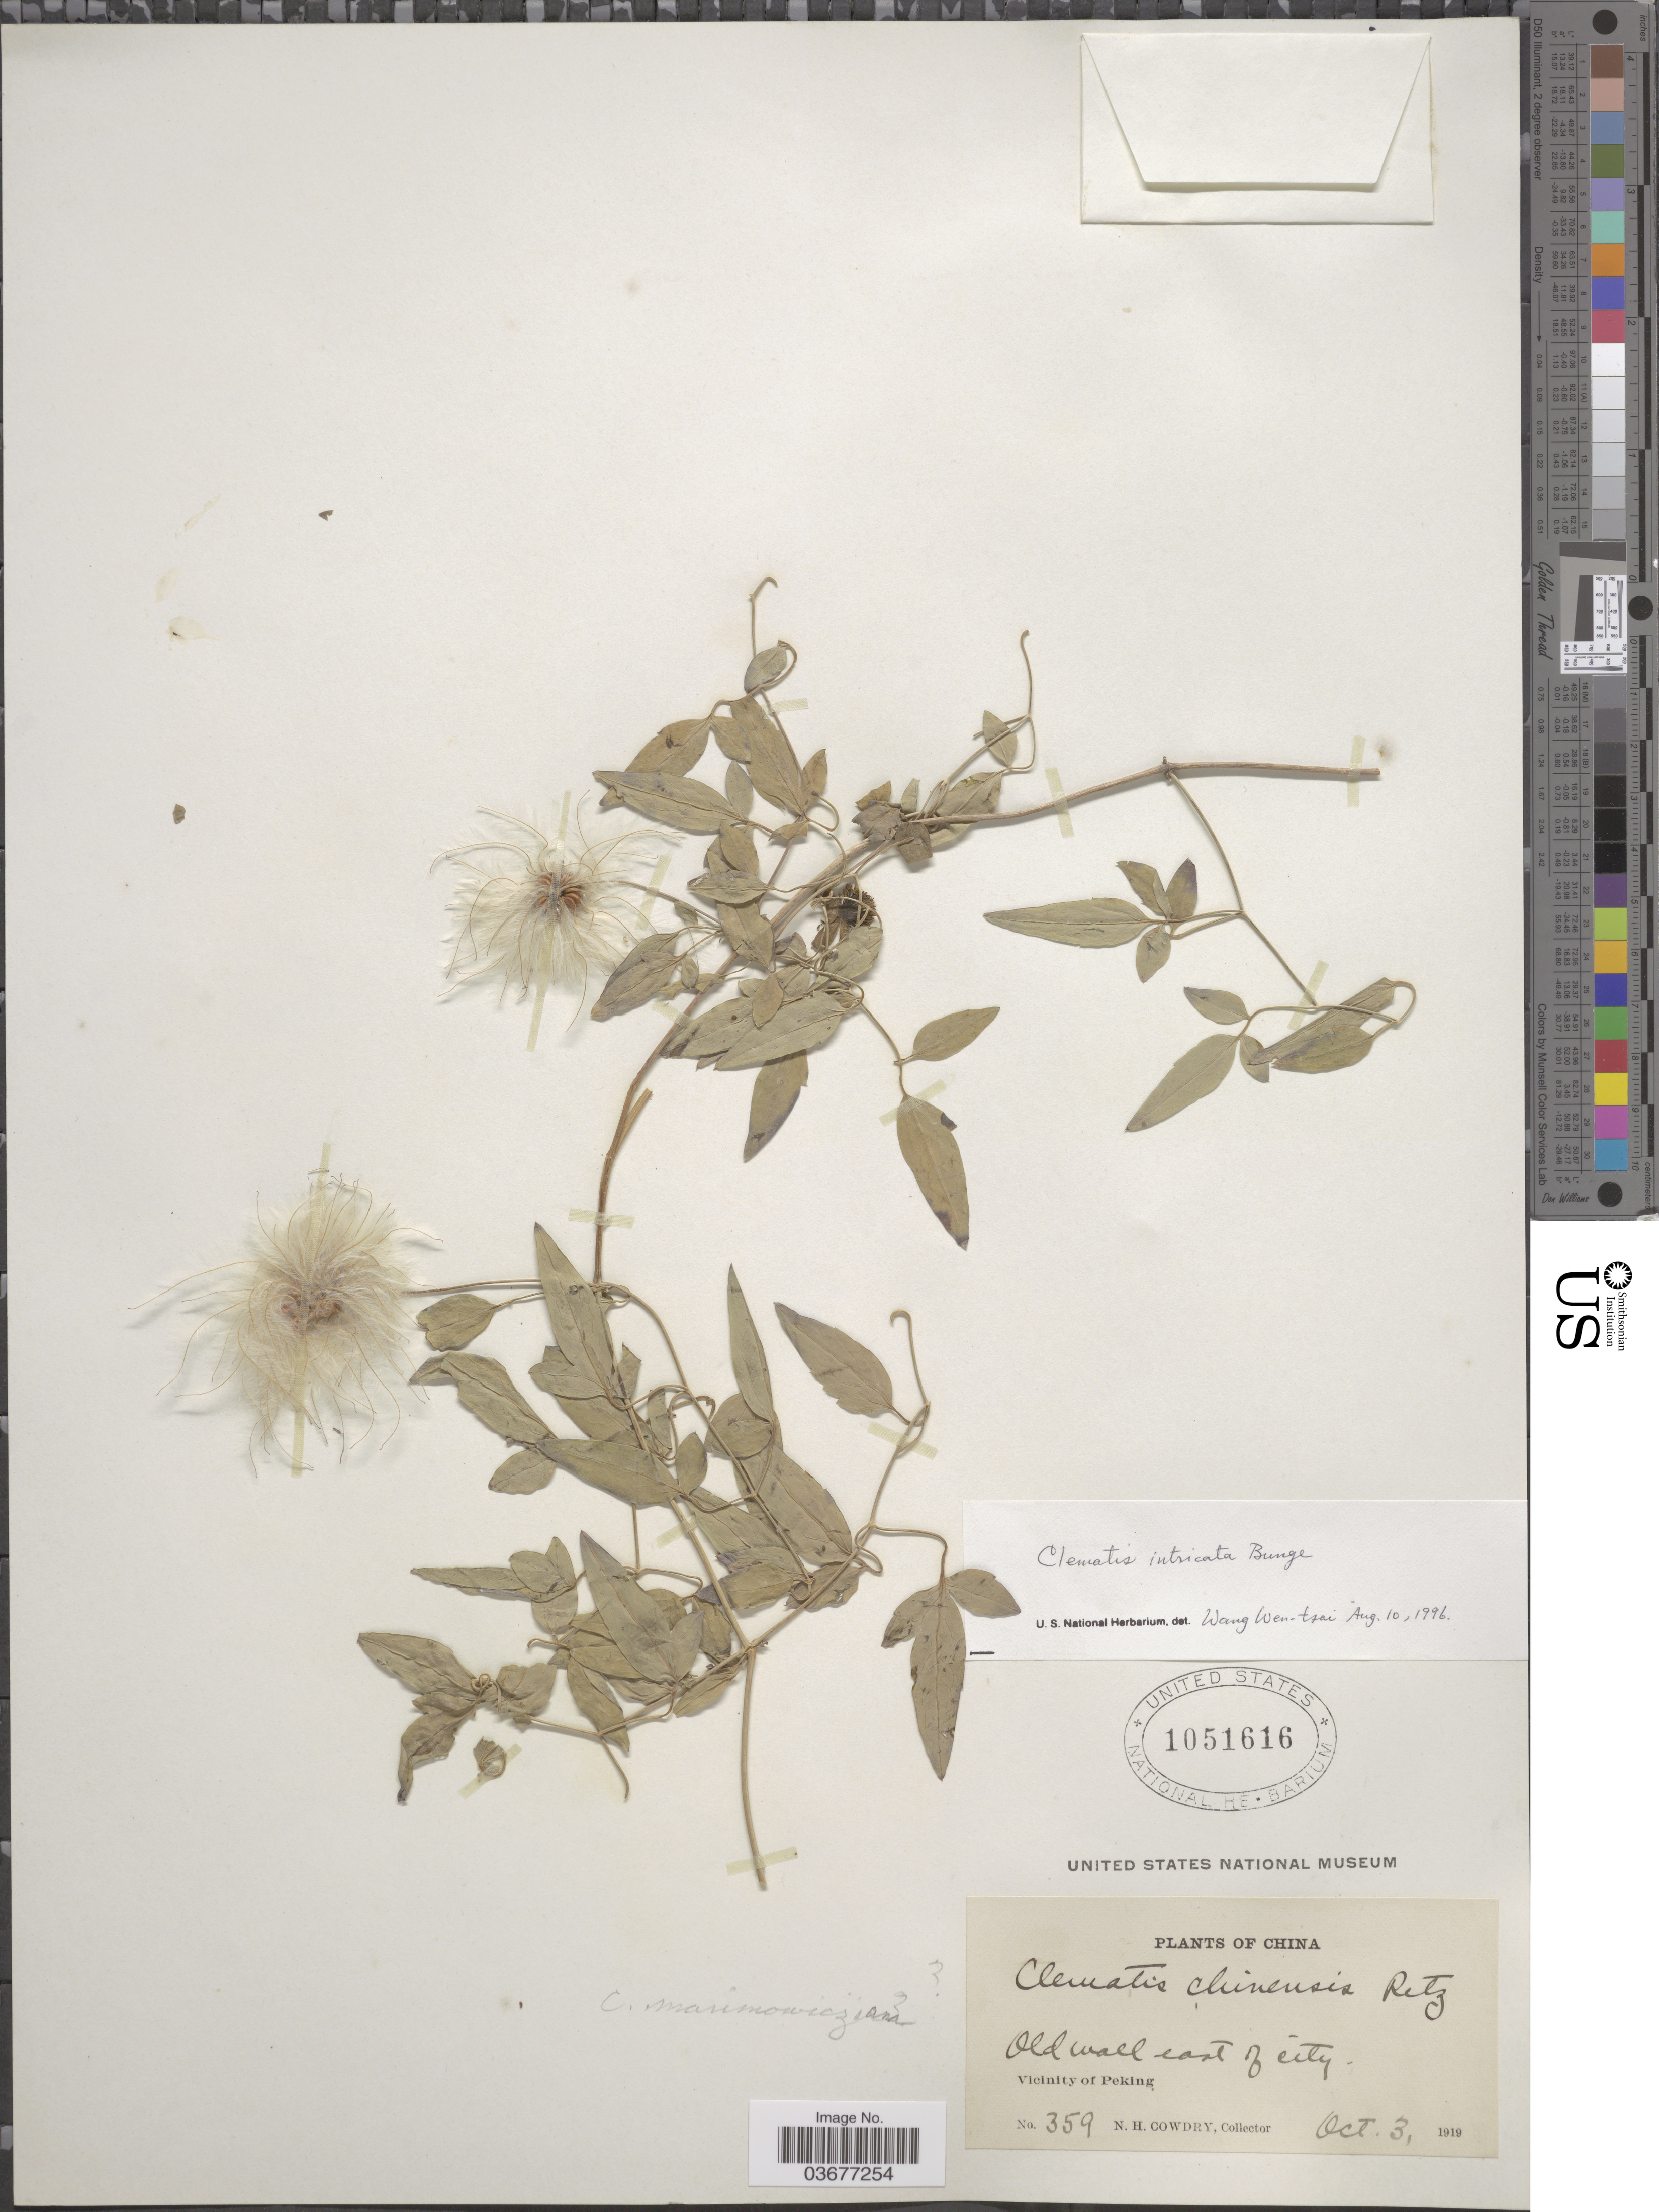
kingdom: Plantae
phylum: Tracheophyta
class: Magnoliopsida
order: Ranunculales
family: Ranunculaceae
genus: Clematis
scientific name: Clematis maximowicziana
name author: Franch. & Sav.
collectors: N. H. Cowdry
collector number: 359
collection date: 1919-10-03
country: China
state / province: Beijing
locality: Old wall east of city. Vicinity of Peking.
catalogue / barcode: US 1051616